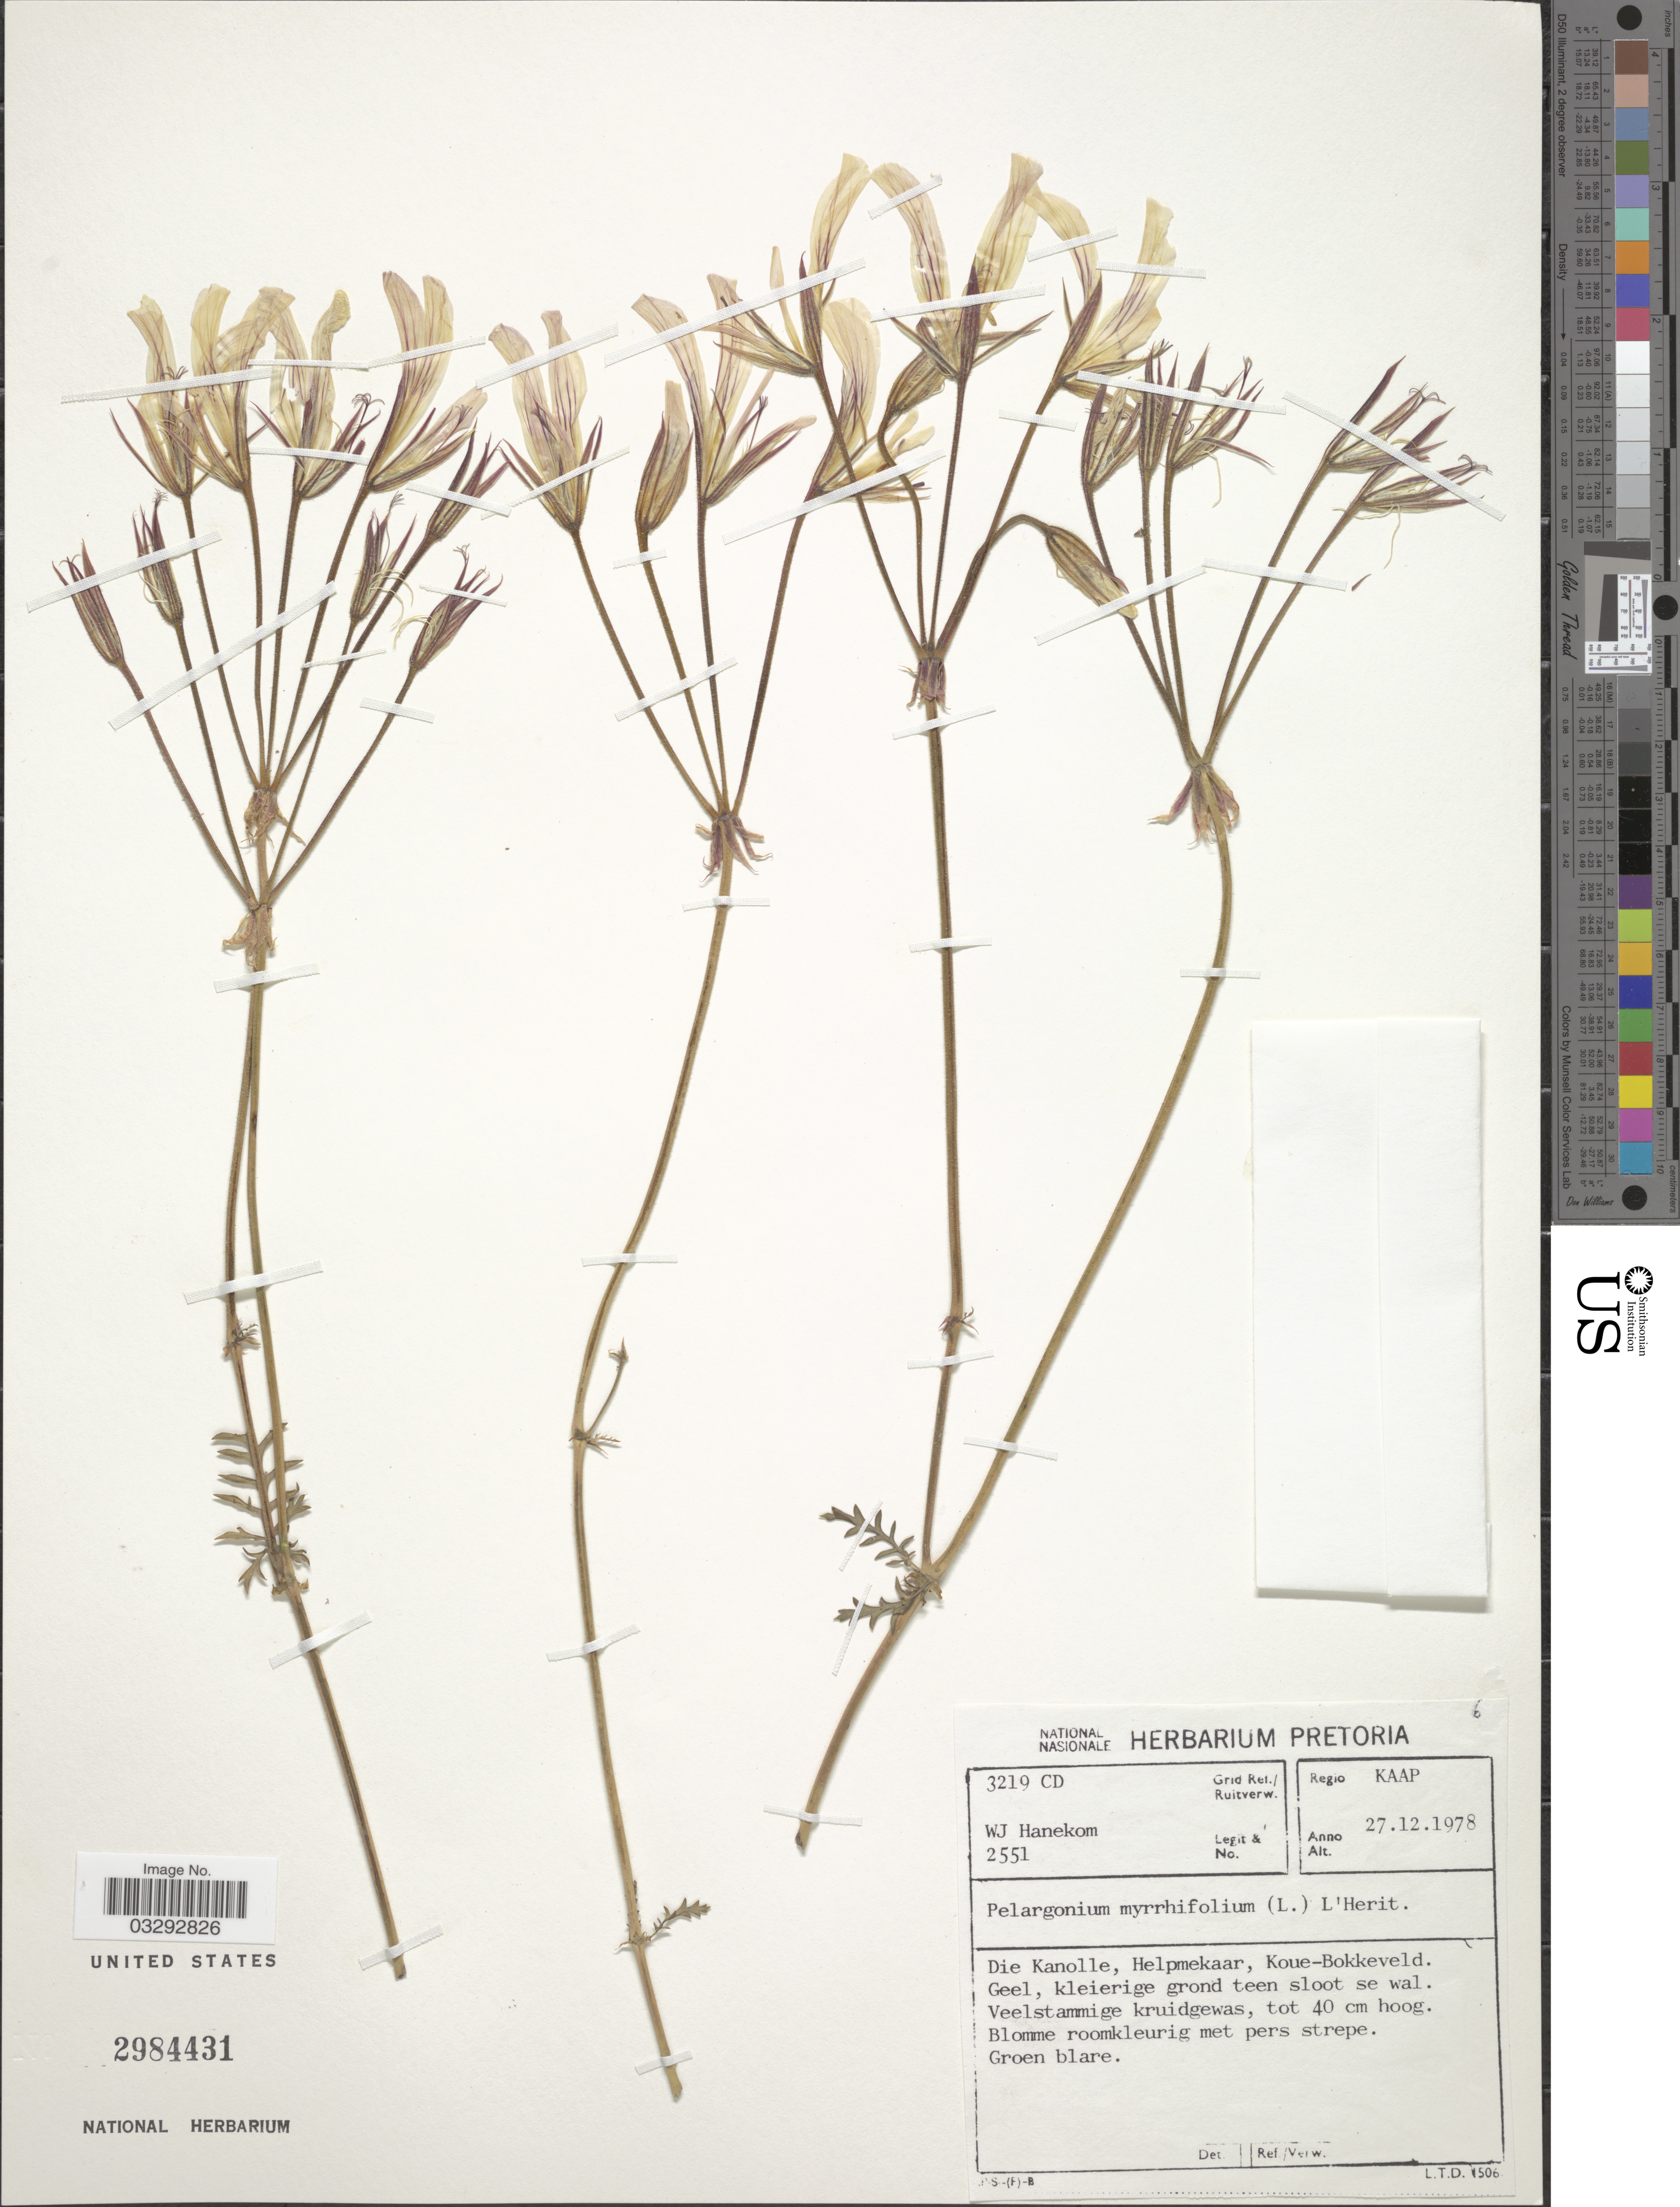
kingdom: Plantae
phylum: Tracheophyta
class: Magnoliopsida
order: Geraniales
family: Geraniaceae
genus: Pelargonium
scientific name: Pelargonium myrrhifolium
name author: L'Hér.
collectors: W. Hanekom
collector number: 2551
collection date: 1978-12-27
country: South Africa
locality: Grid Ref./Ruitverw. 3219CD, Regio Kaap, Die Kanolle, Helpmekaar, Koue-Bokkeveld.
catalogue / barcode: US 2984431